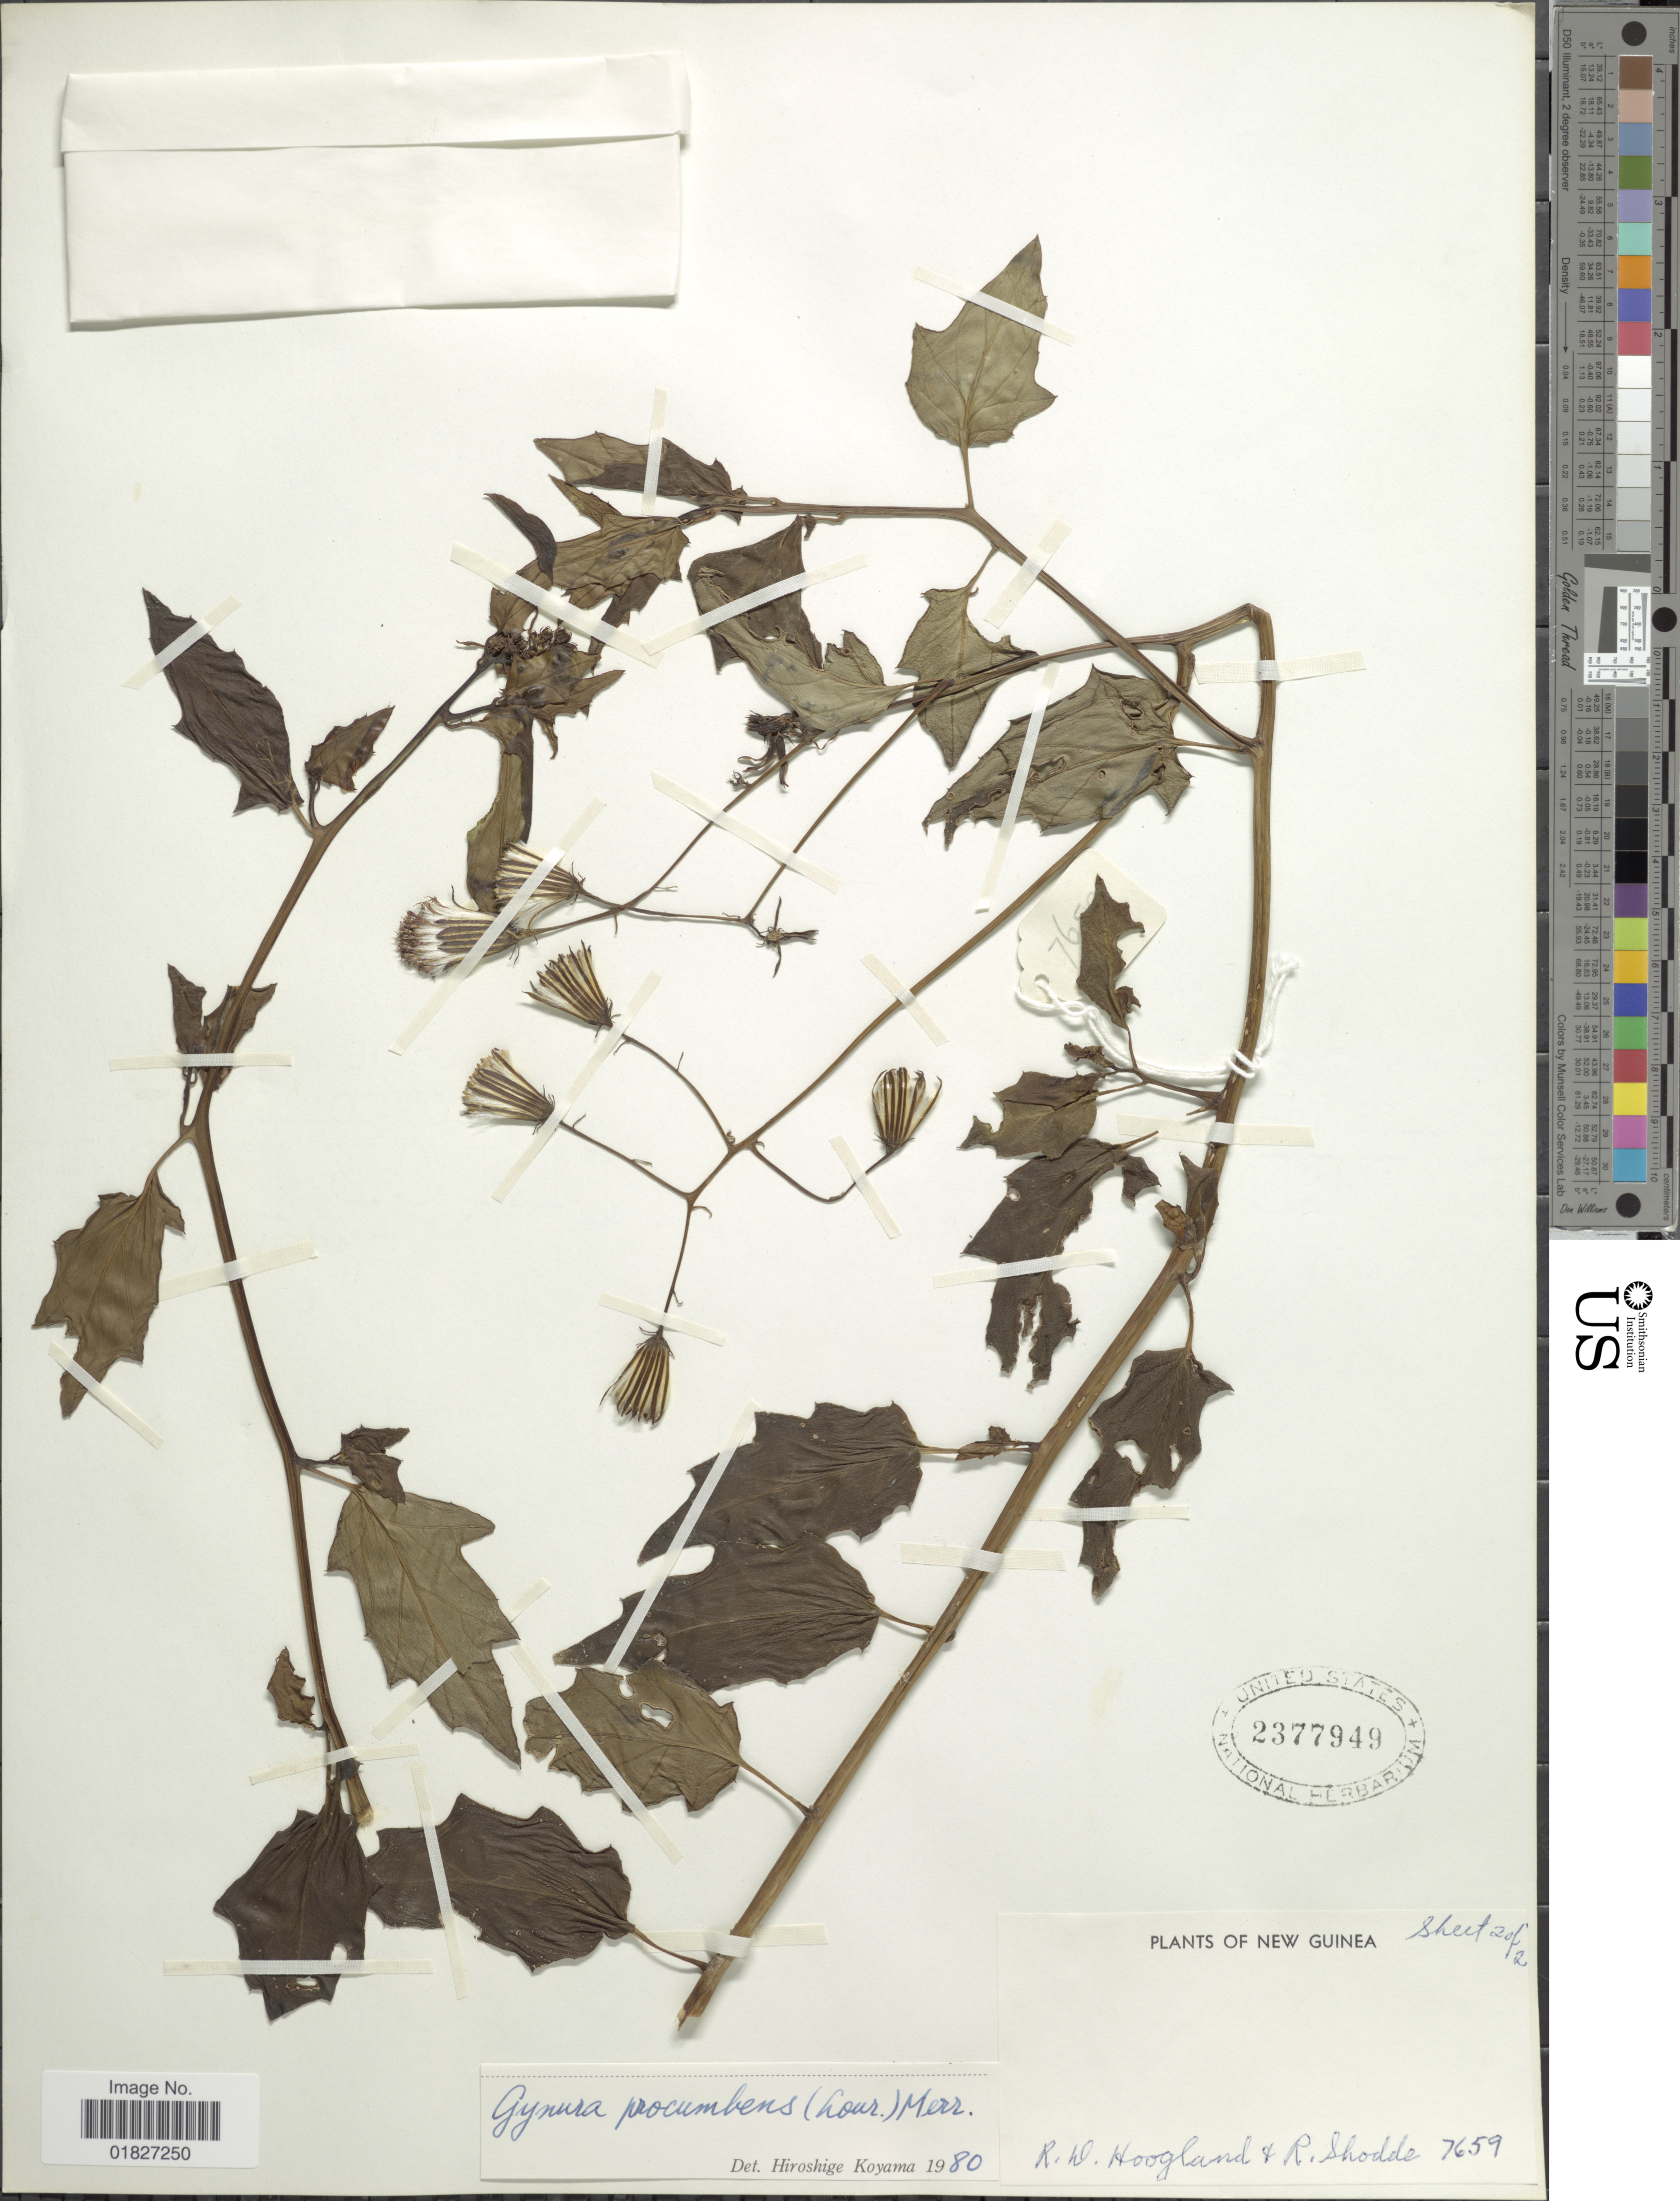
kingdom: Plantae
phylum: Tracheophyta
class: Magnoliopsida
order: Asterales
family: Asteraceae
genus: Gynura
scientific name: Gynura procumbens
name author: (Lour.) Merr.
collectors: R. D. Hoogland & R. Shodde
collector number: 7659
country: Papua New Guinea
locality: New Guinea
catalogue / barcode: US 2377949